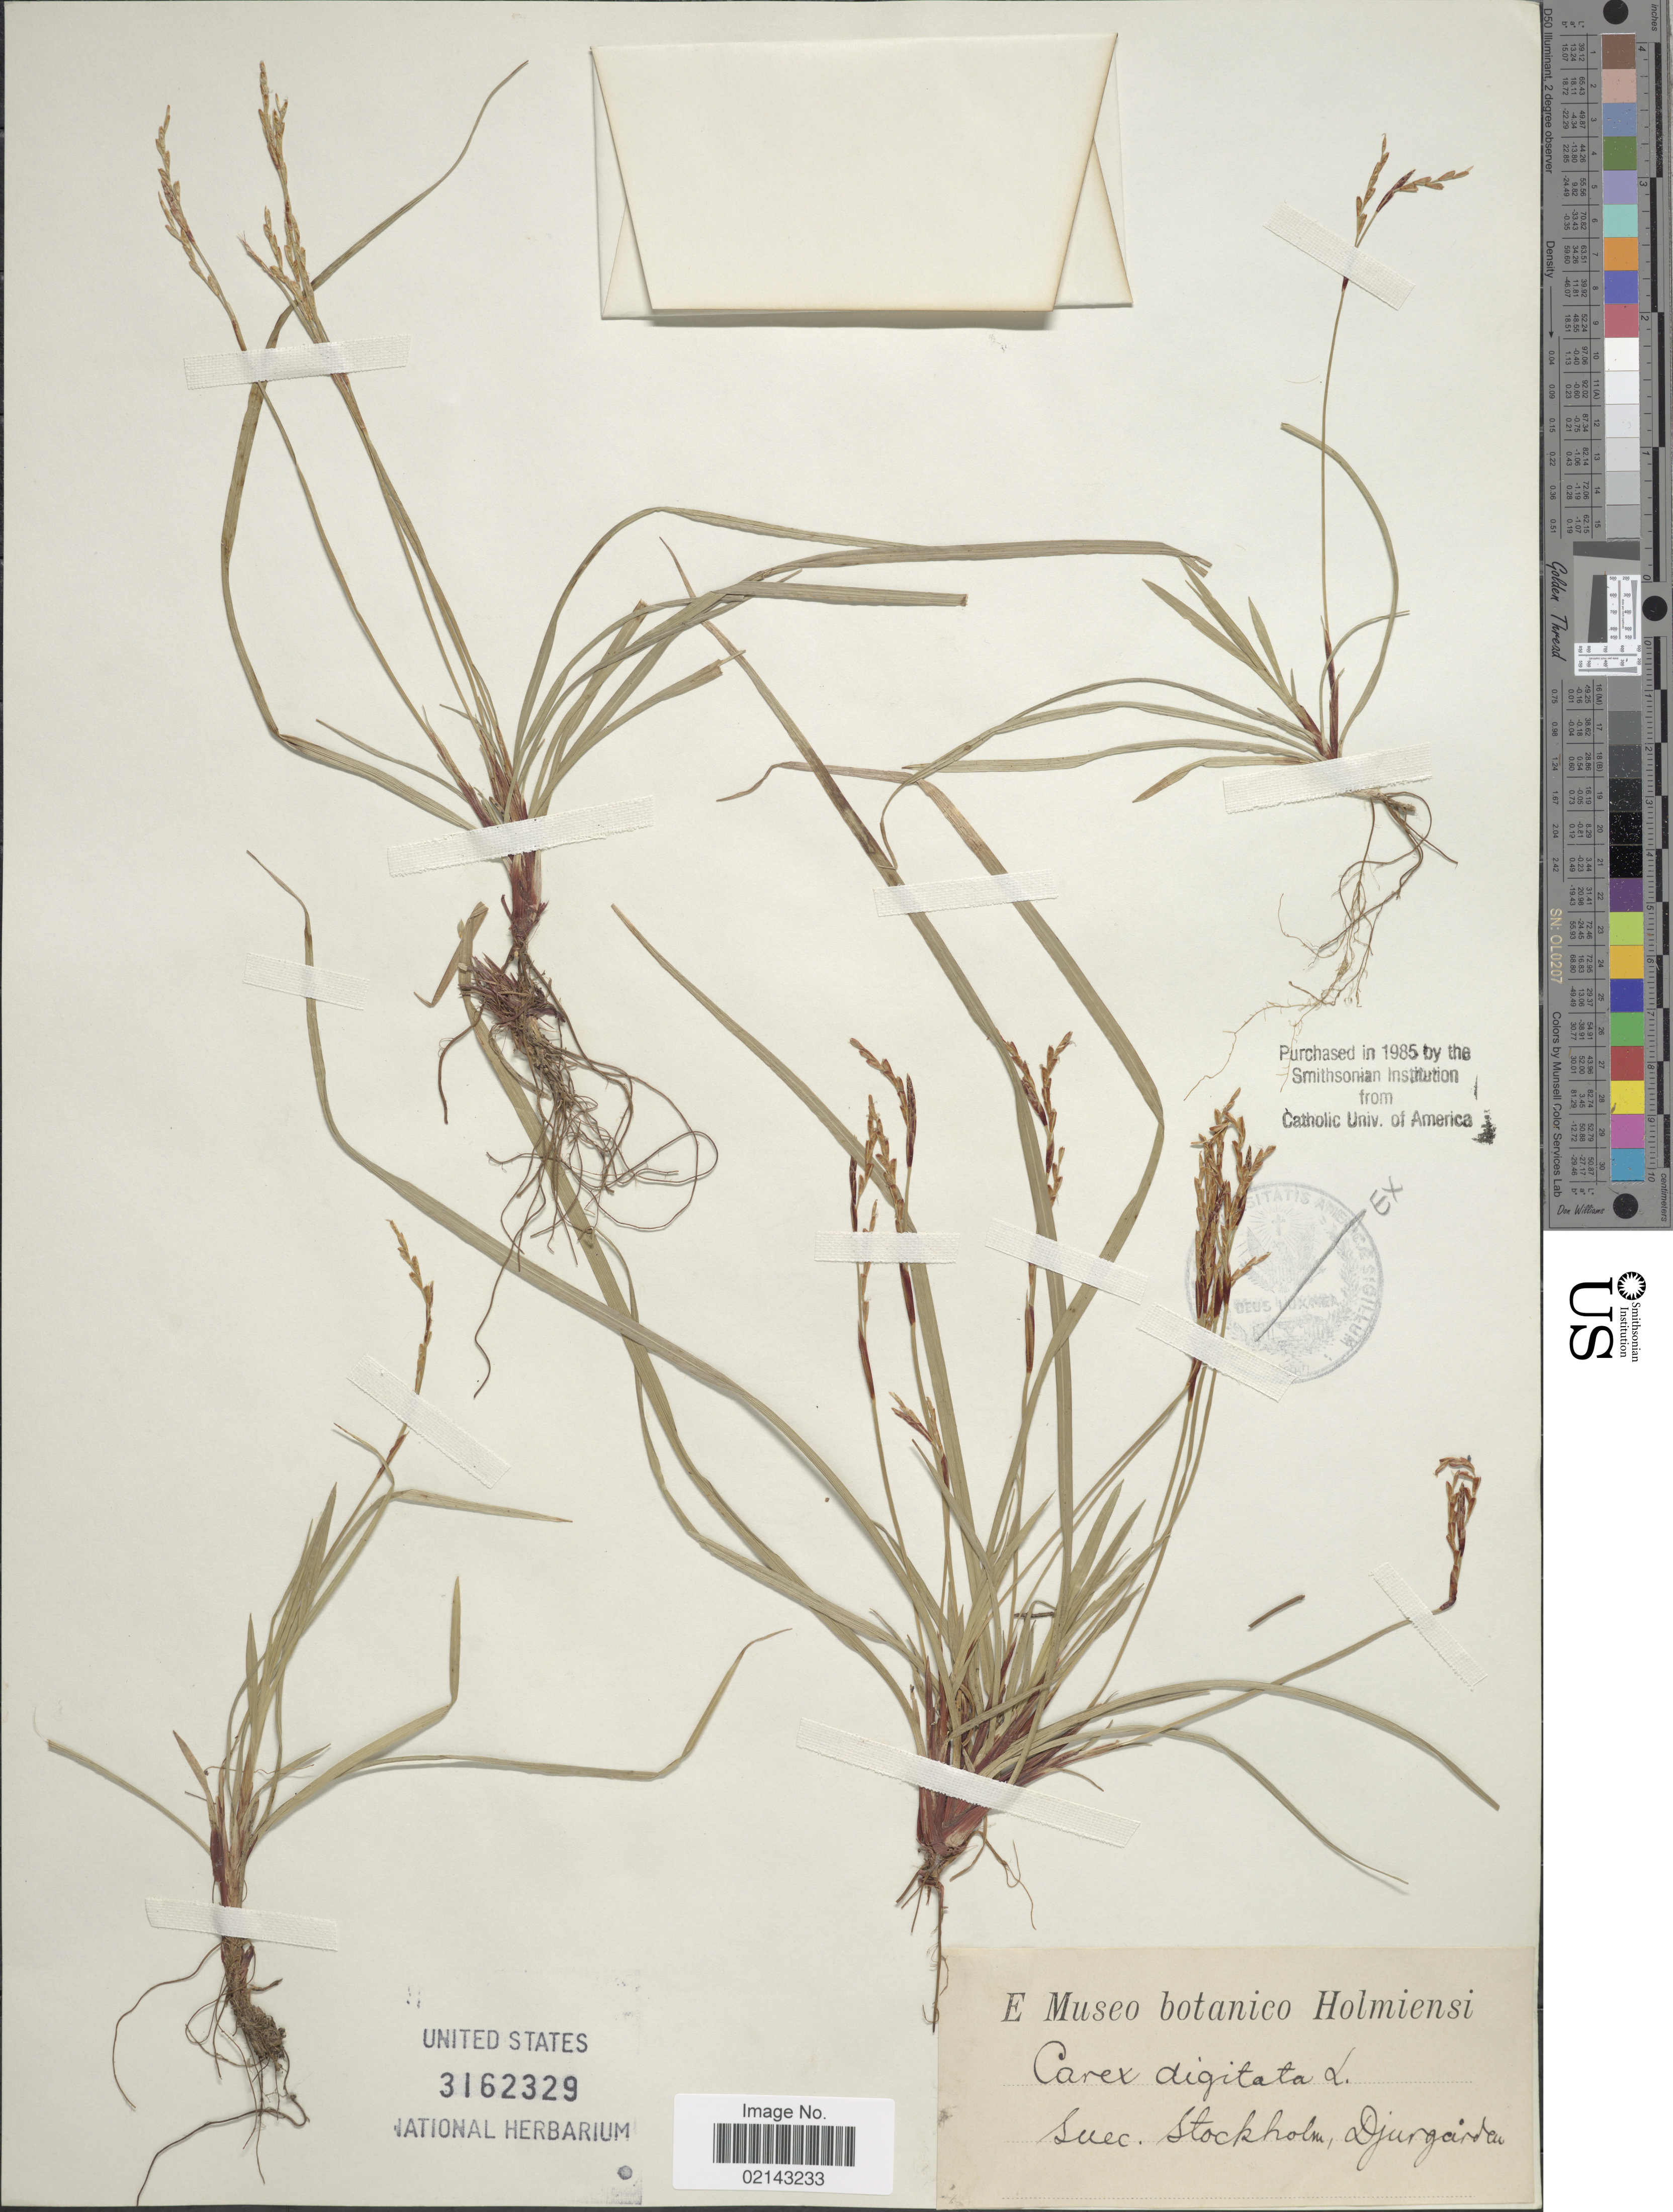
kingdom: Plantae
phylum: Tracheophyta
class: Liliopsida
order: Poales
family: Cyperaceae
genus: Carex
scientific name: Carex digitata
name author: L.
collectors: ex Museo botan. Holmiensi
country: Sweden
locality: Stockholm, Djurgarda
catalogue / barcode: US 3162329